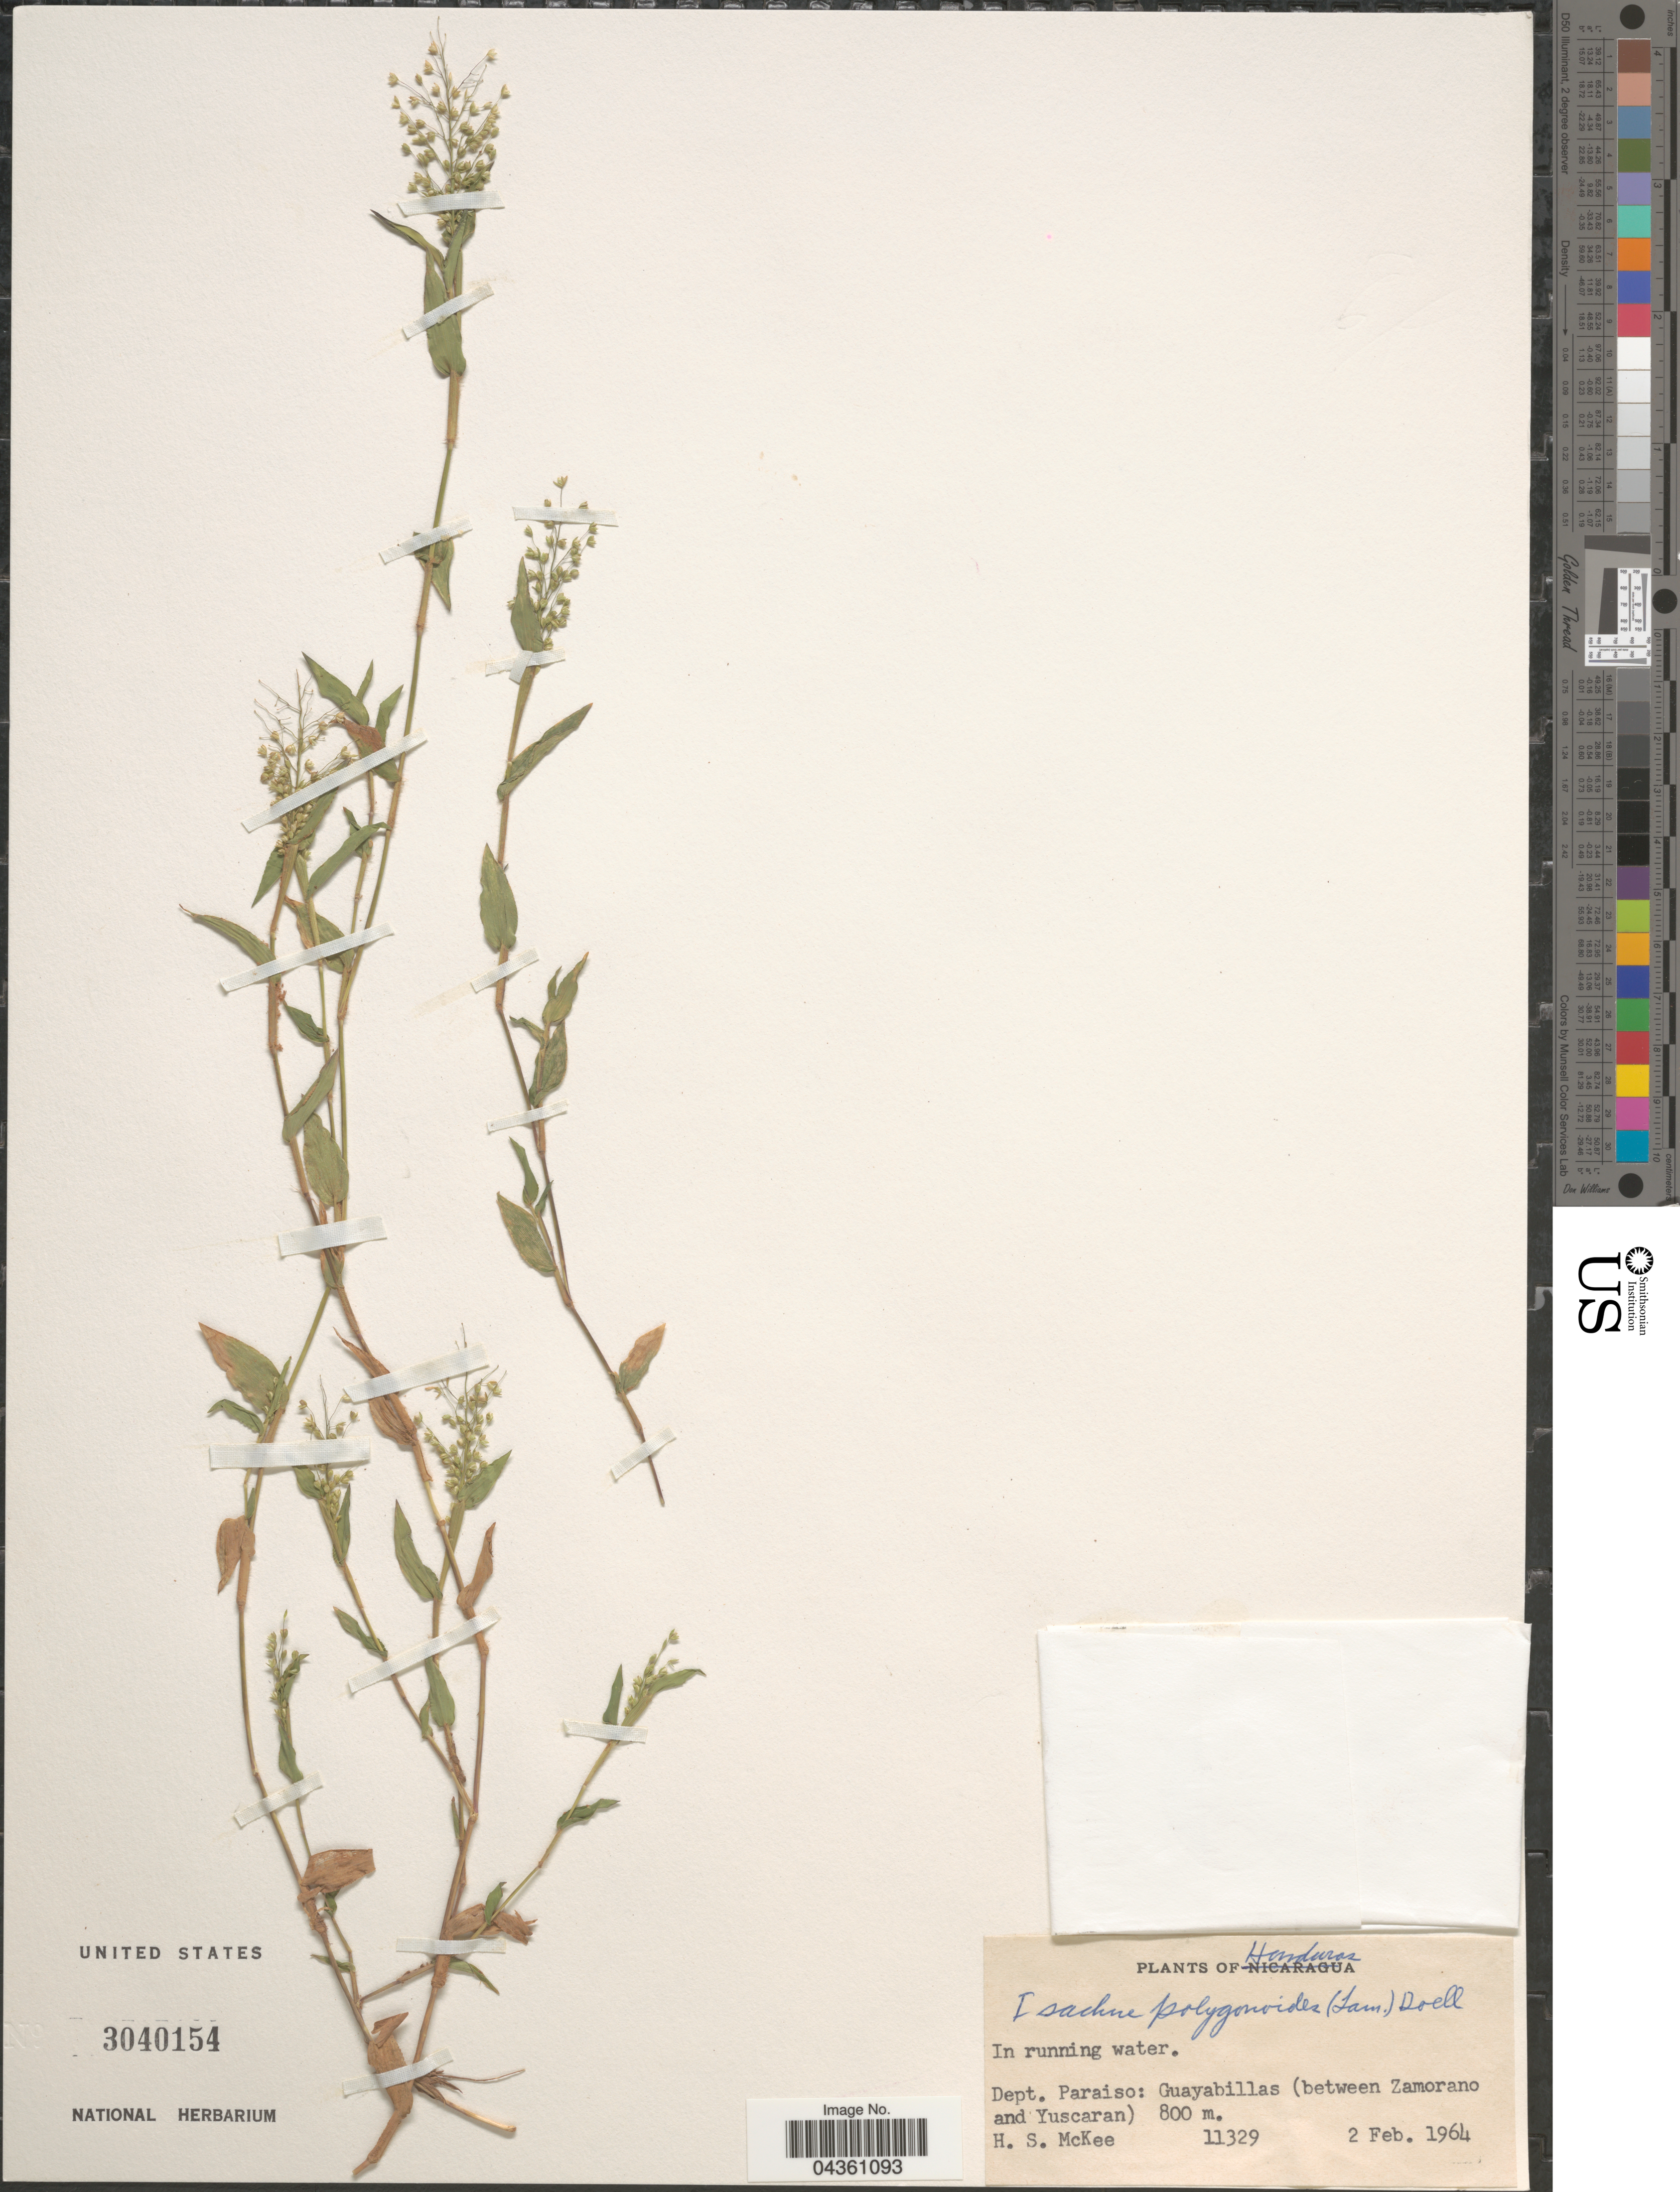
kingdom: Plantae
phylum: Tracheophyta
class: Liliopsida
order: Poales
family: Poaceae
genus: Isachne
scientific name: Isachne polygonoides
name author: (Lam.) Döll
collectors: H. S. McKee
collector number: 11329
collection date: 1964-02-02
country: Honduras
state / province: El Paraiso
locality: Dept. Paraiso: Guayabillas (between Zamorano and Yuscaran).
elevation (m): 800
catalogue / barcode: US 3040154